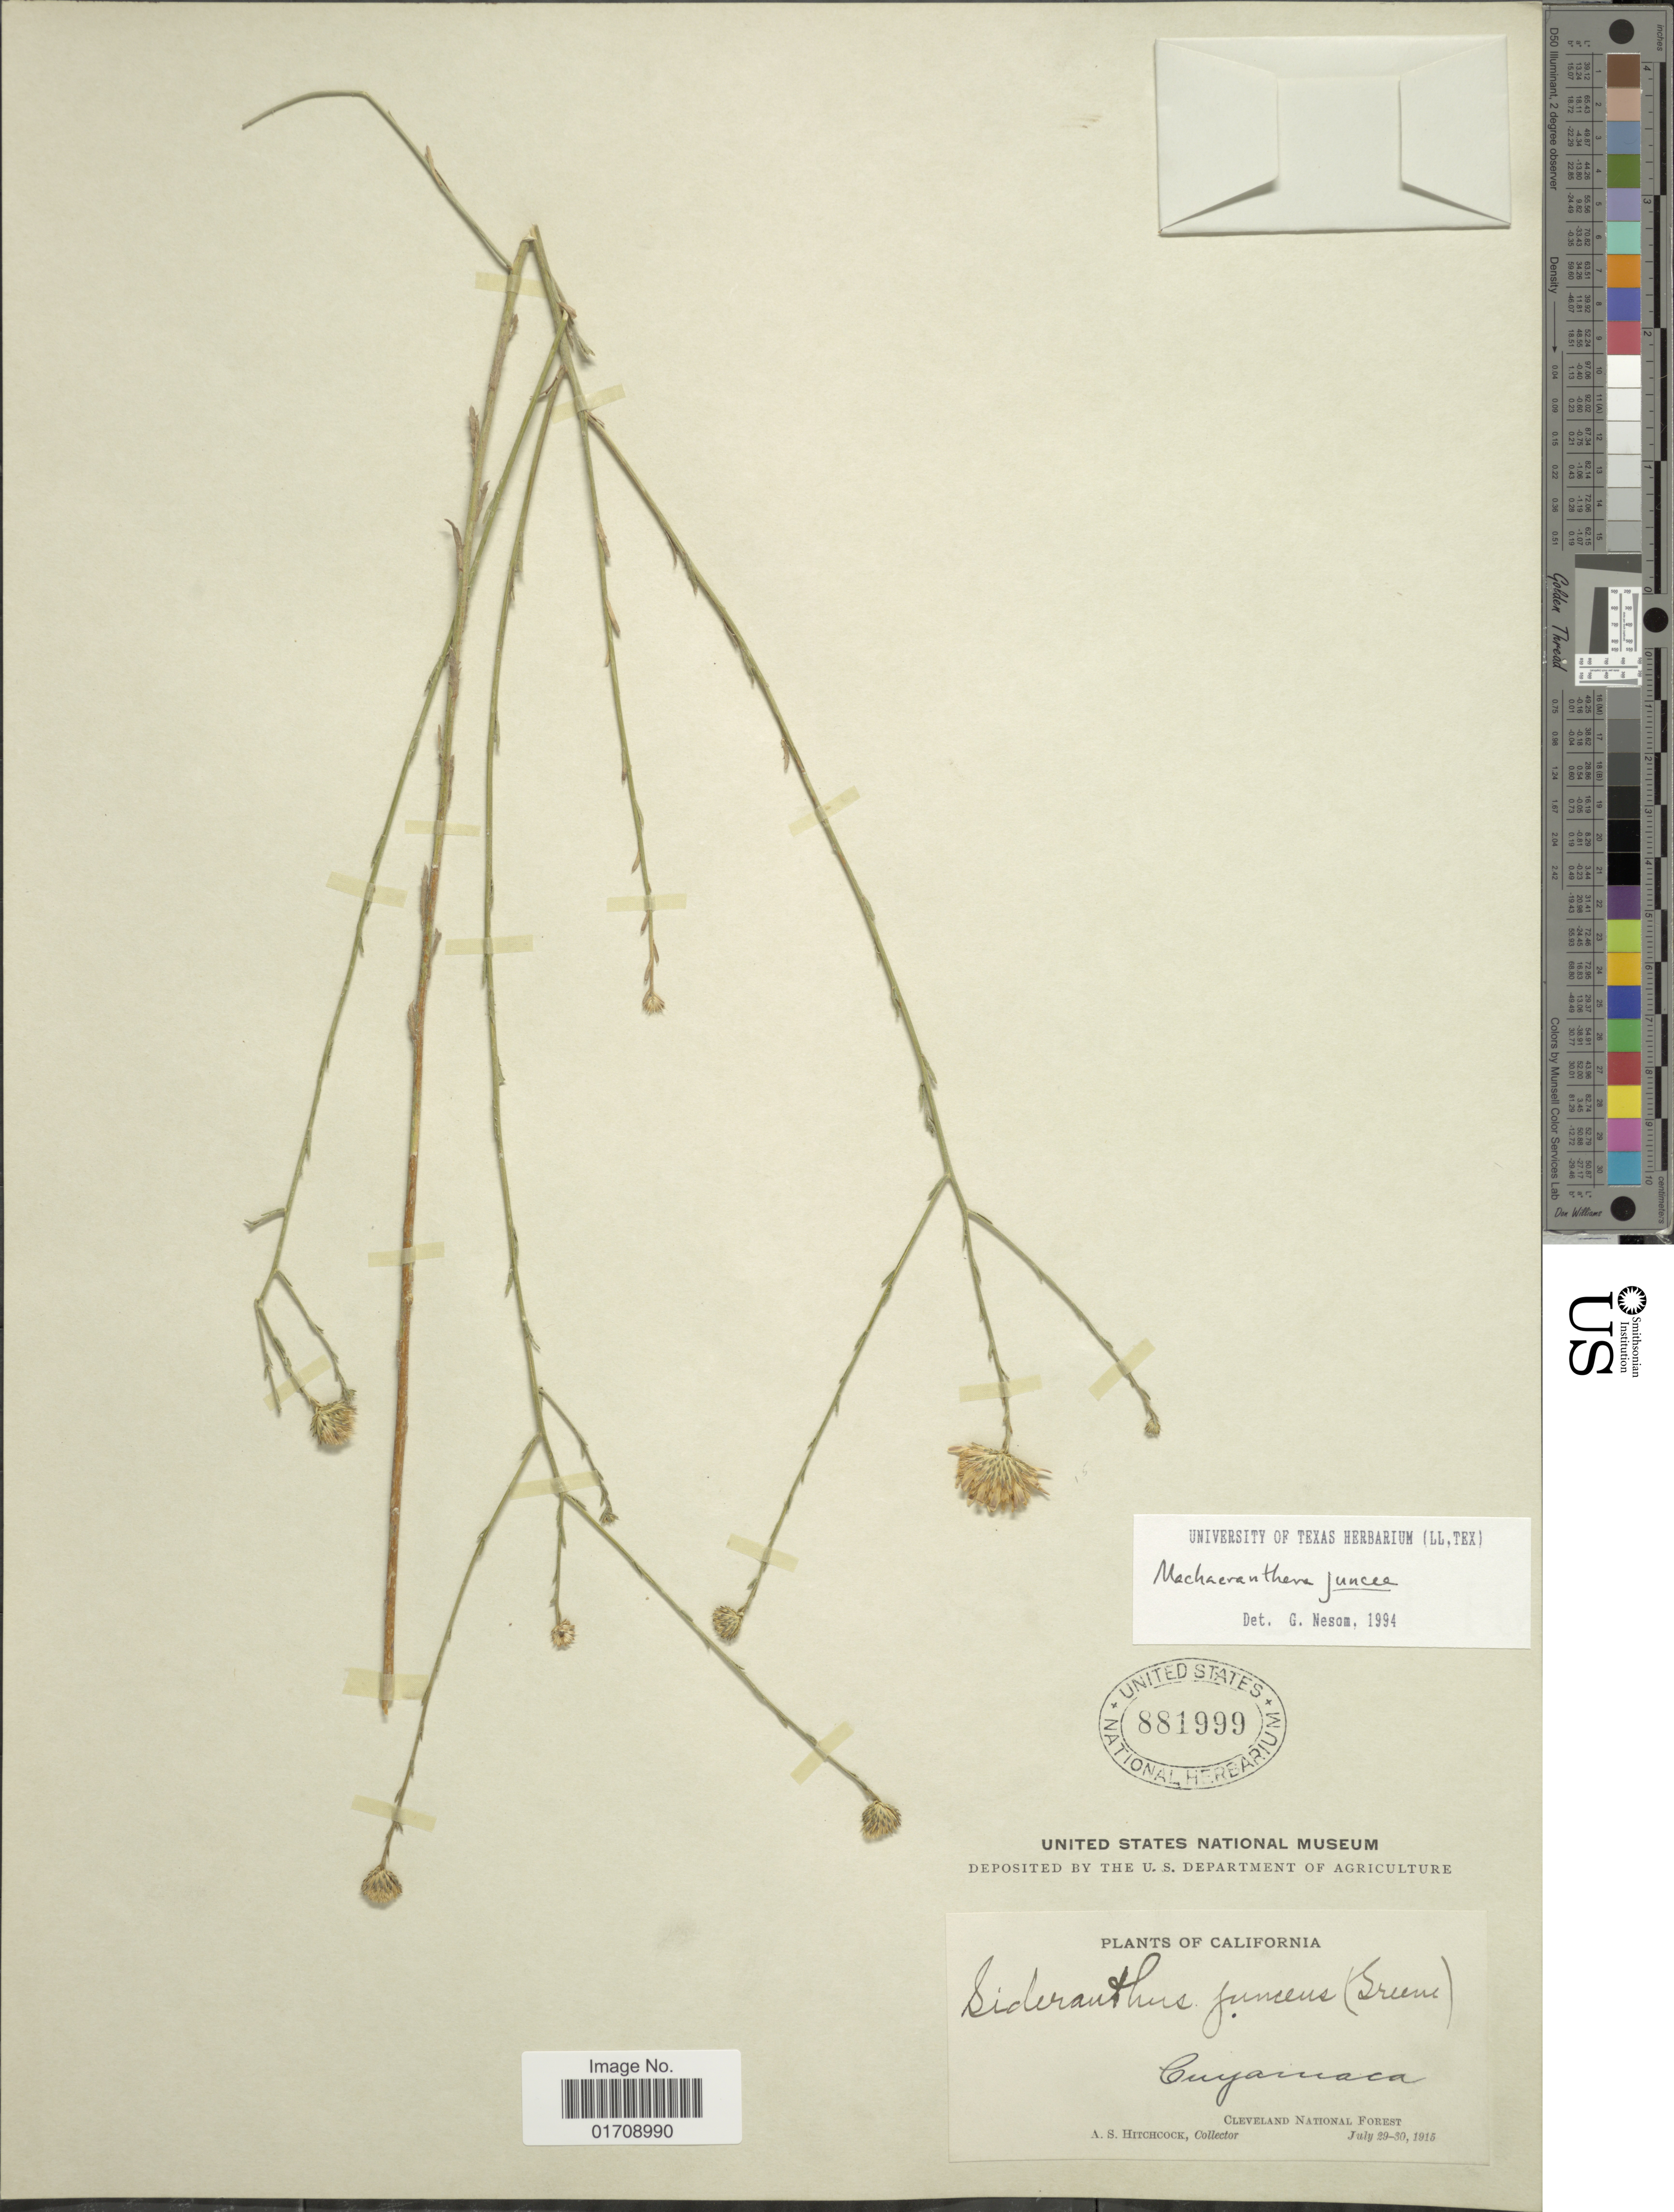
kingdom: Plantae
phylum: Tracheophyta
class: Magnoliopsida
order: Asterales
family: Asteraceae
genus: Machaeranthera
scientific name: Machaeranthera juncea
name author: (Greene) Shinners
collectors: A. S. Hitchcock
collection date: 1915-07-29/1915-07-30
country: United States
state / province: California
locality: Cuyamaca, Cleveland National Forest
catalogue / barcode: US 881999